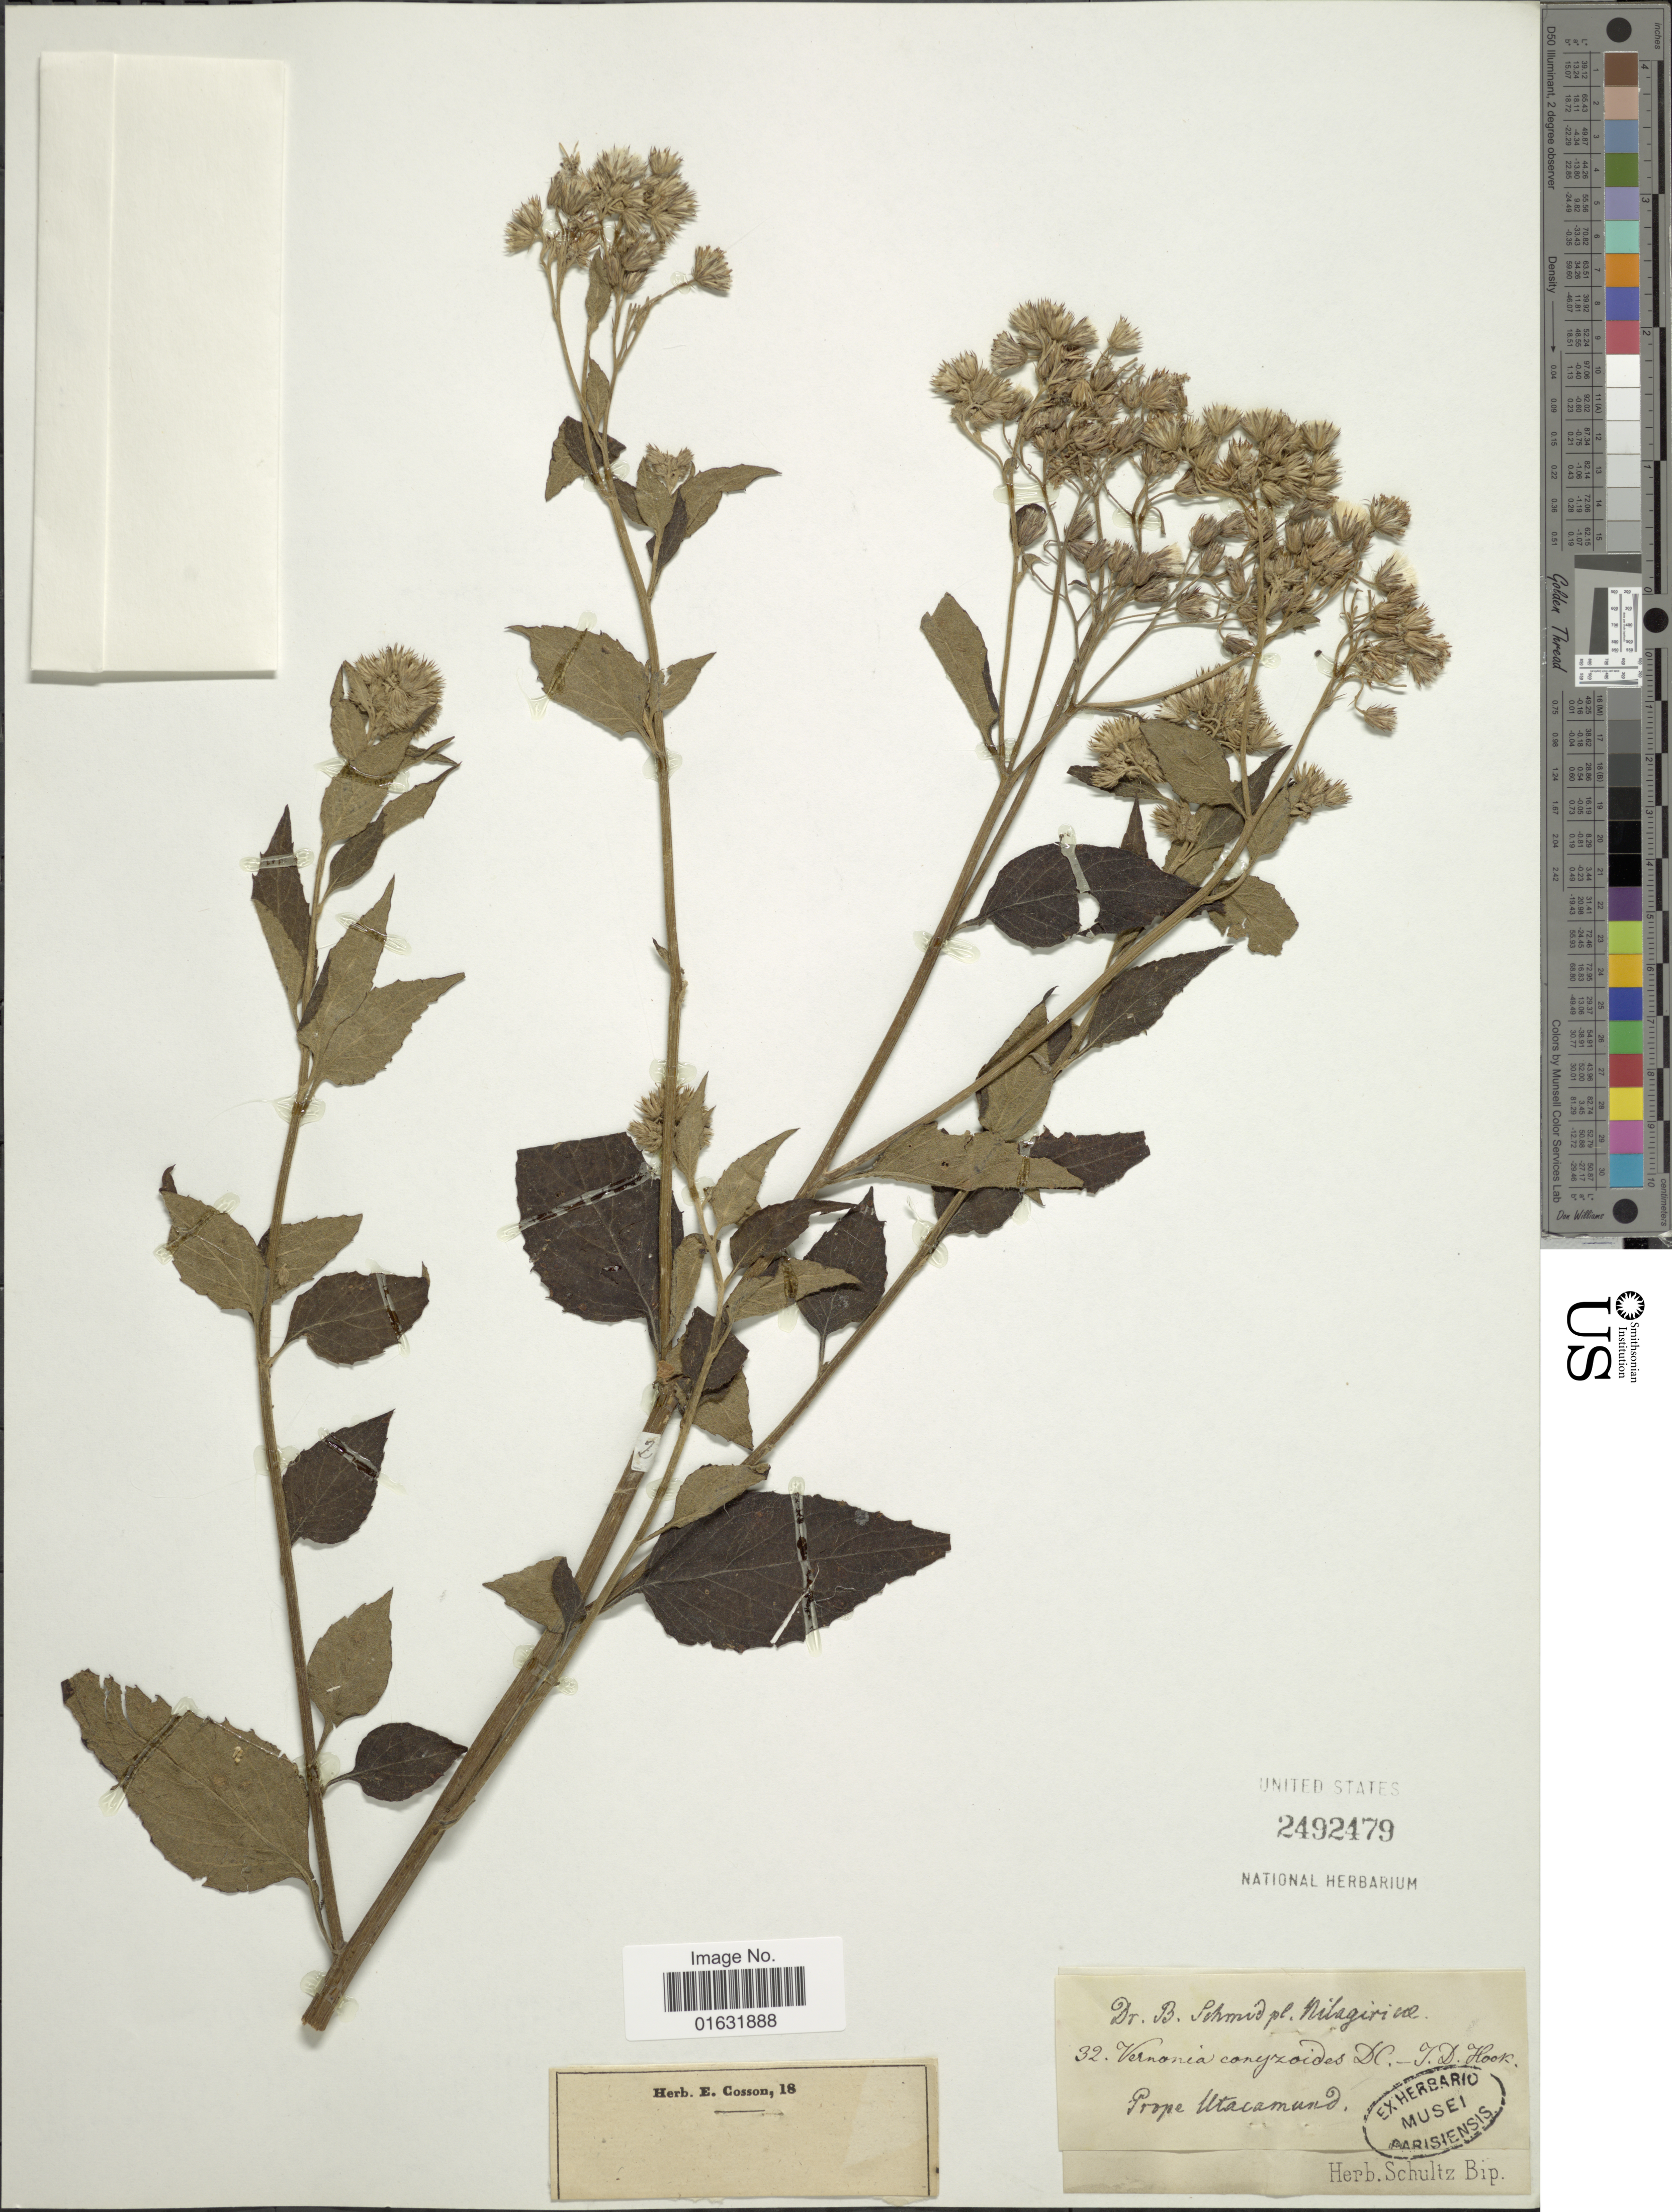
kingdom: Plantae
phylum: Tracheophyta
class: Magnoliopsida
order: Asterales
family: Asteraceae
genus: Cyanthillium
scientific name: Cyanthillium conyzoides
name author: (DC. in Wight) H. Rob.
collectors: B. Schmed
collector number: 32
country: India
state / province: Tamil Nadu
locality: Prope Utacamund, Nilagiri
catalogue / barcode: US 2492479